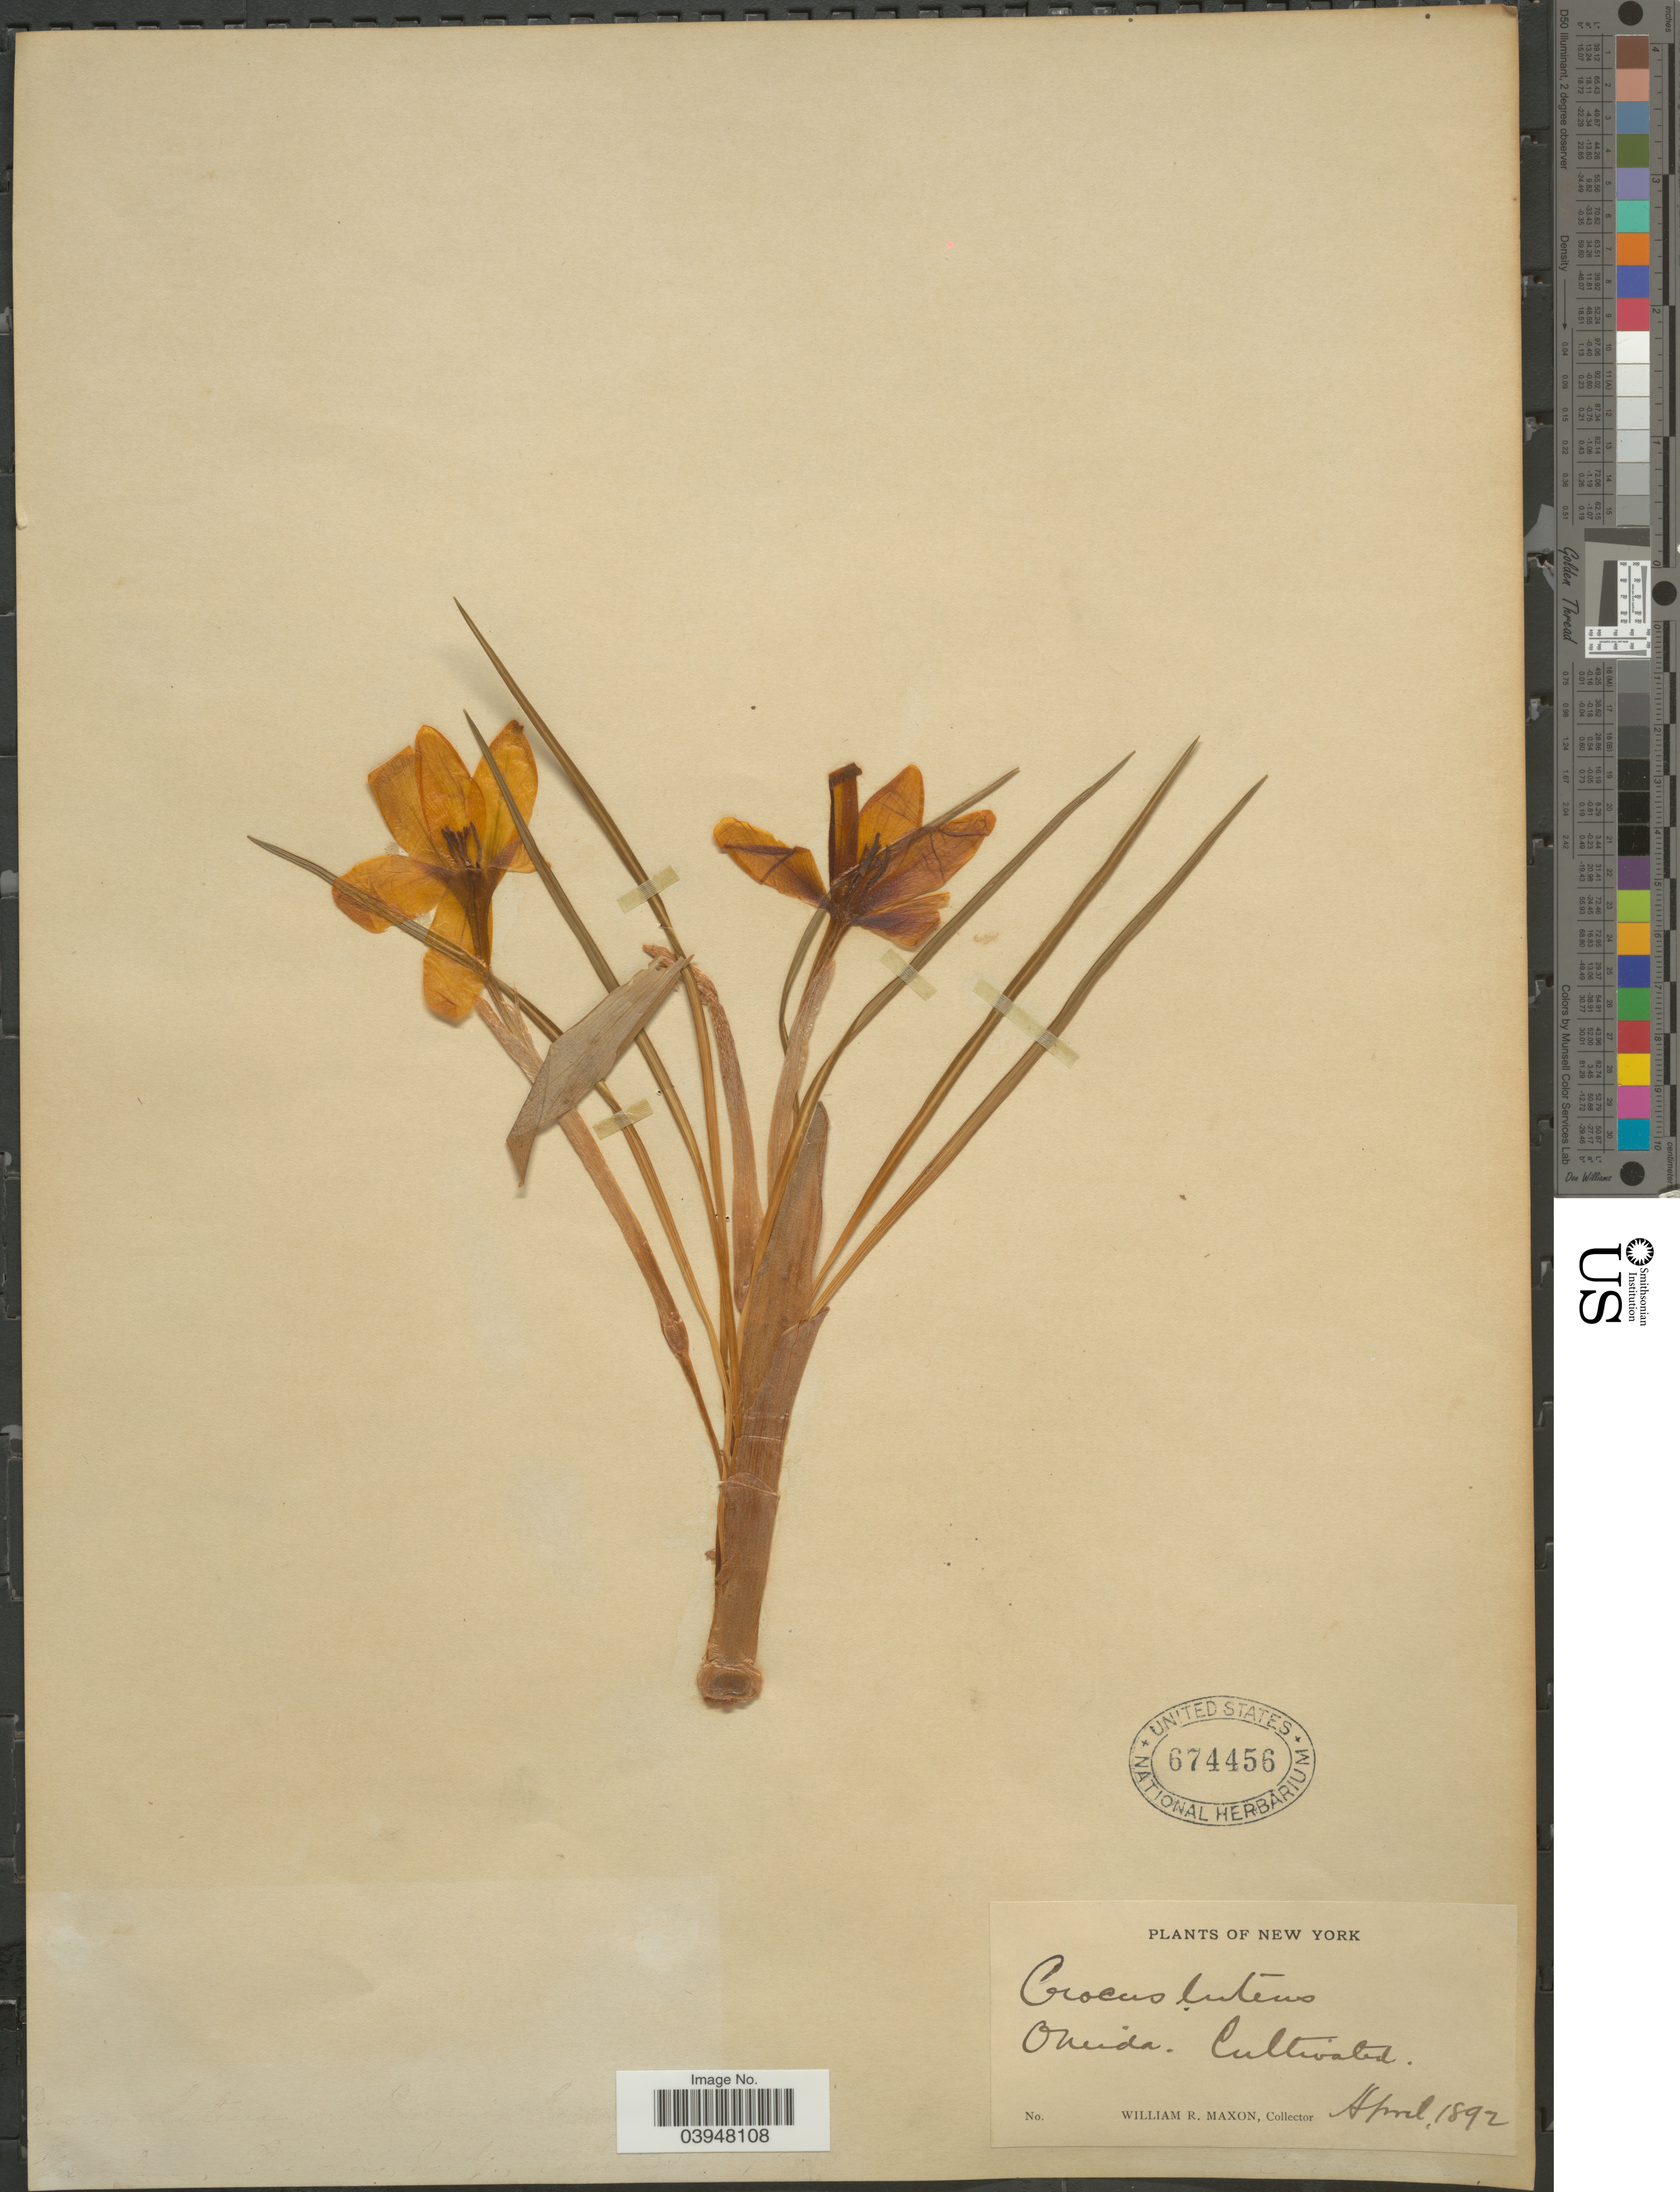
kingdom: Plantae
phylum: Tracheophyta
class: Liliopsida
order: Asparagales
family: Iridaceae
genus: Crocus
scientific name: Crocus luteus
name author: Lam.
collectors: W. R. Maxon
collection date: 1892-04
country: United States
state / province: New York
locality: Oneida.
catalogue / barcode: US 674456